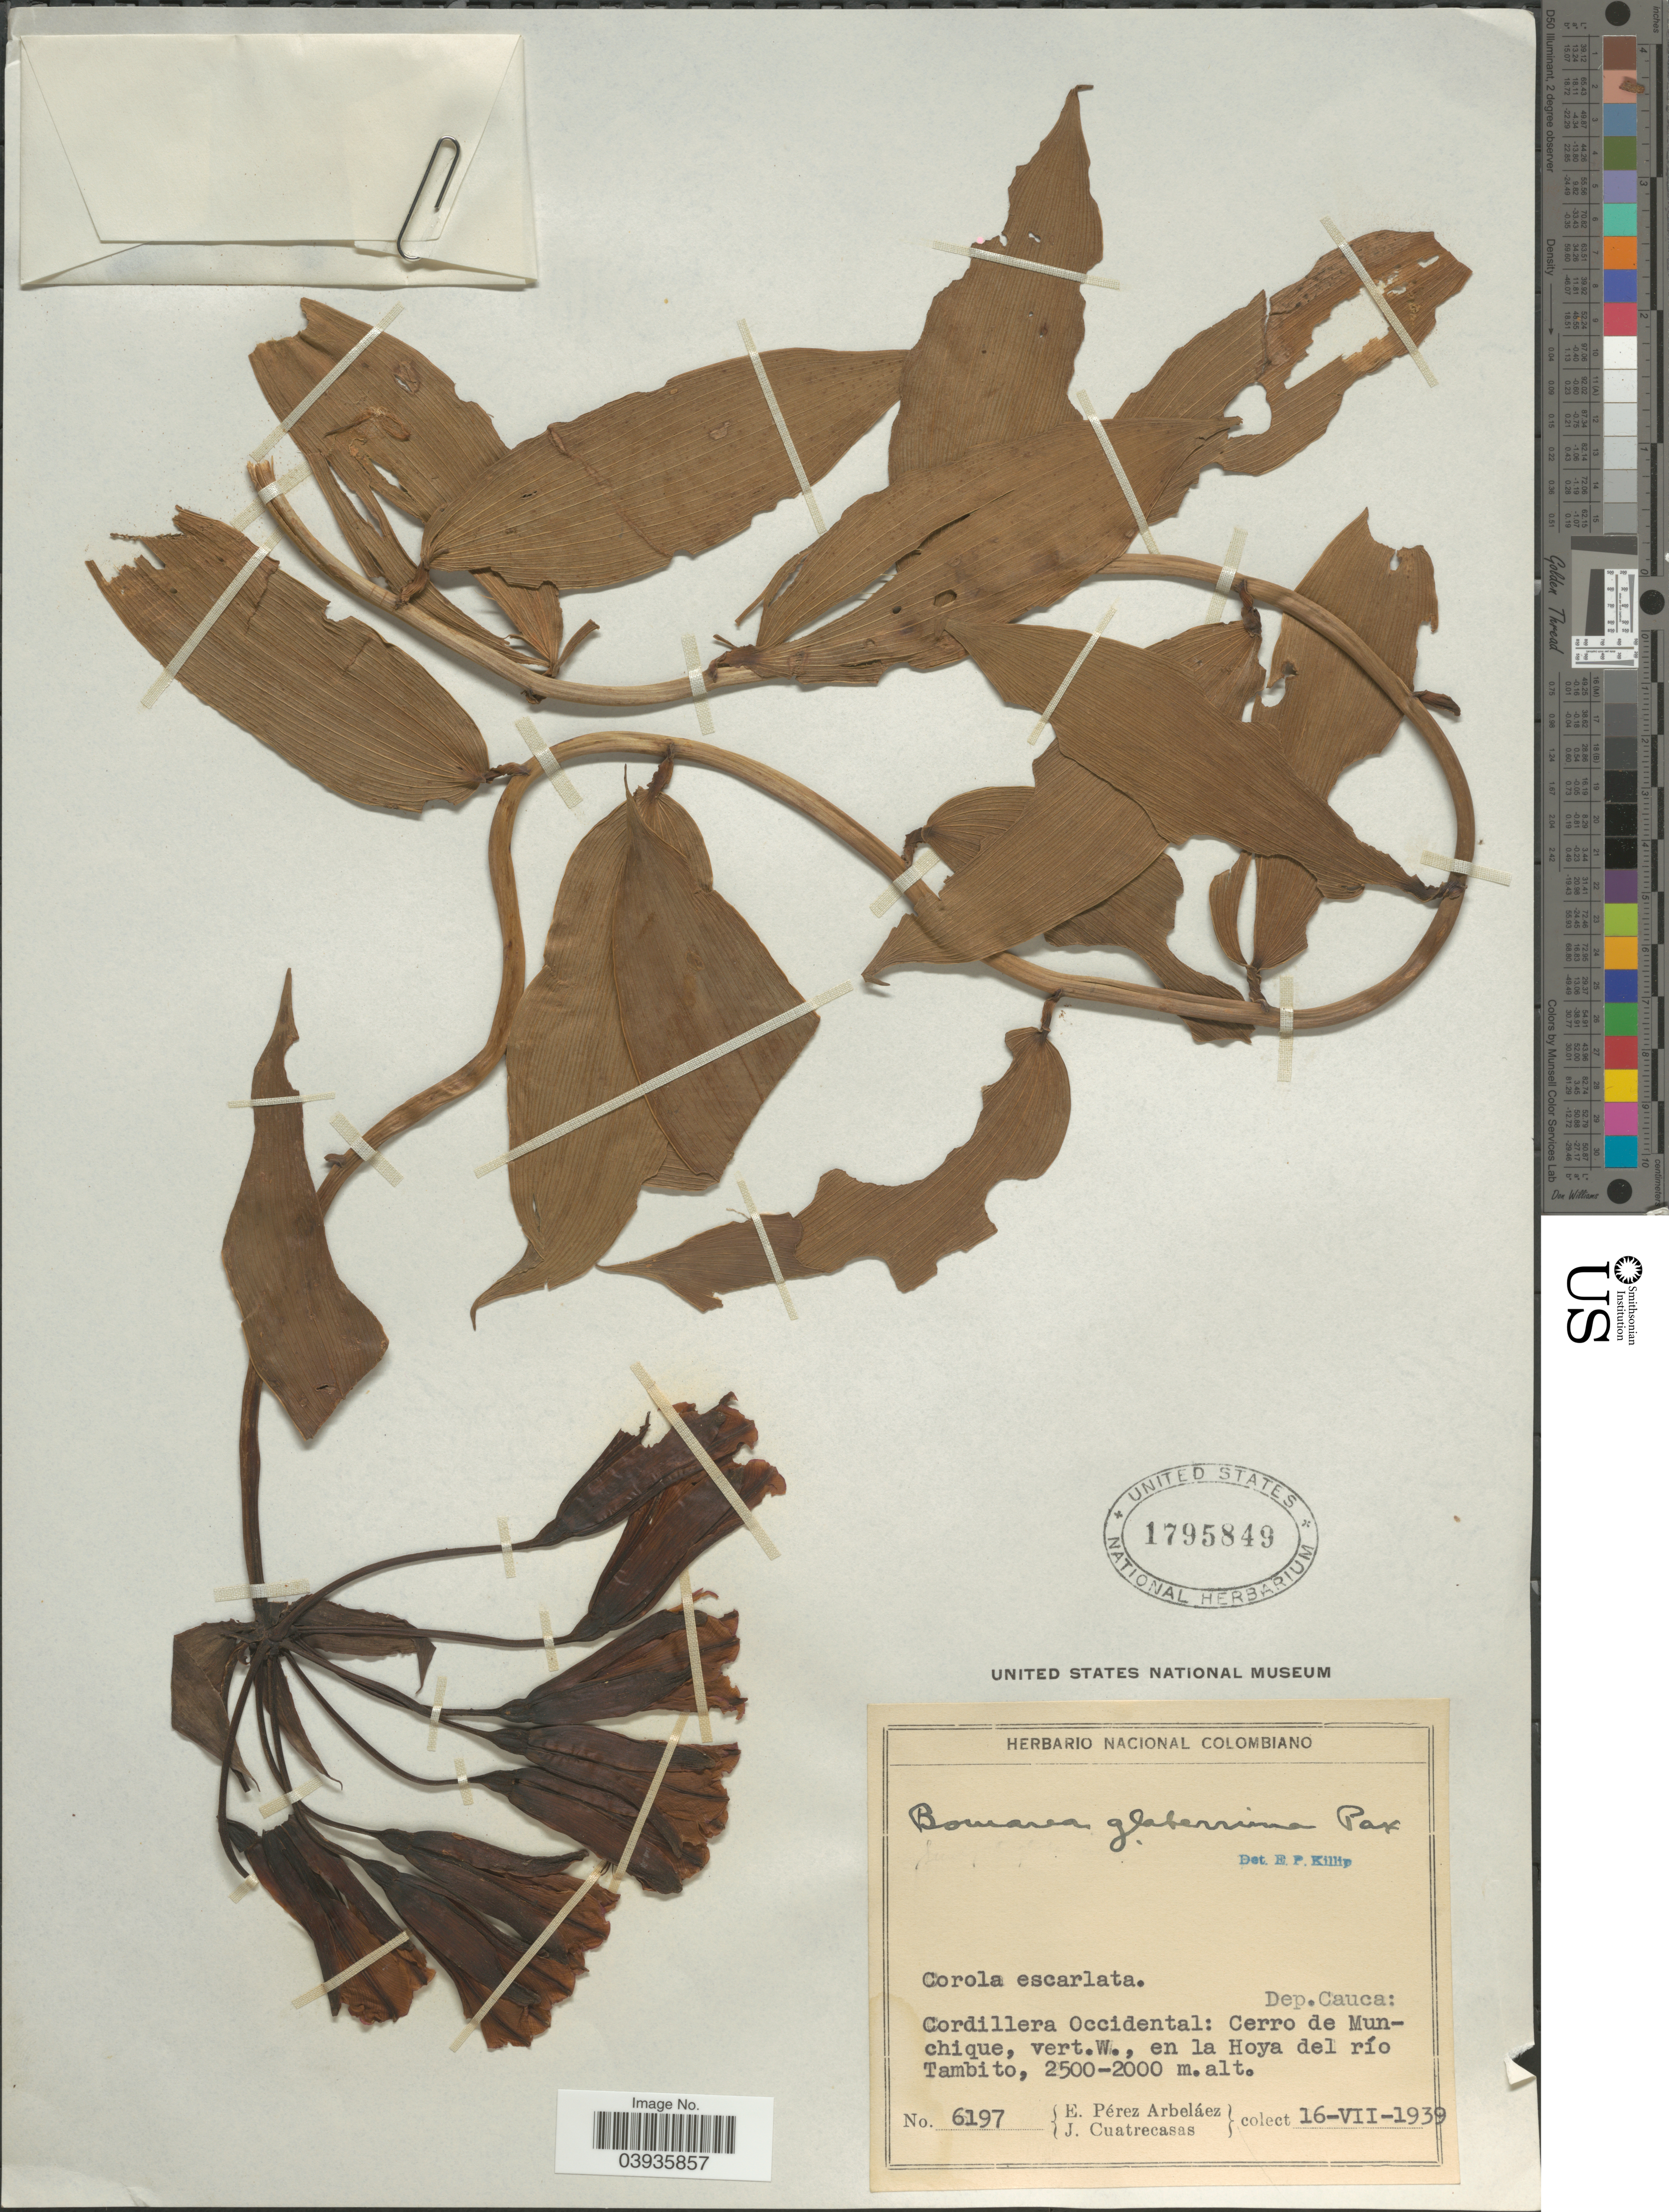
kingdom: Plantae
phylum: Tracheophyta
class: Liliopsida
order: Liliales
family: Alstroemeriaceae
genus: Bomarea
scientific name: Bomarea glaberrima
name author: Pax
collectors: E. Pérez Arbeláez & J. Cuatrecasas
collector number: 6197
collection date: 1939-07-16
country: Colombia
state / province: Cauca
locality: Dep.Cauca: Cordillera Occidental: Cerro de Munchique, vert.W., en la Hoya del río Tambito.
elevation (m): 2000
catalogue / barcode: US 1795849